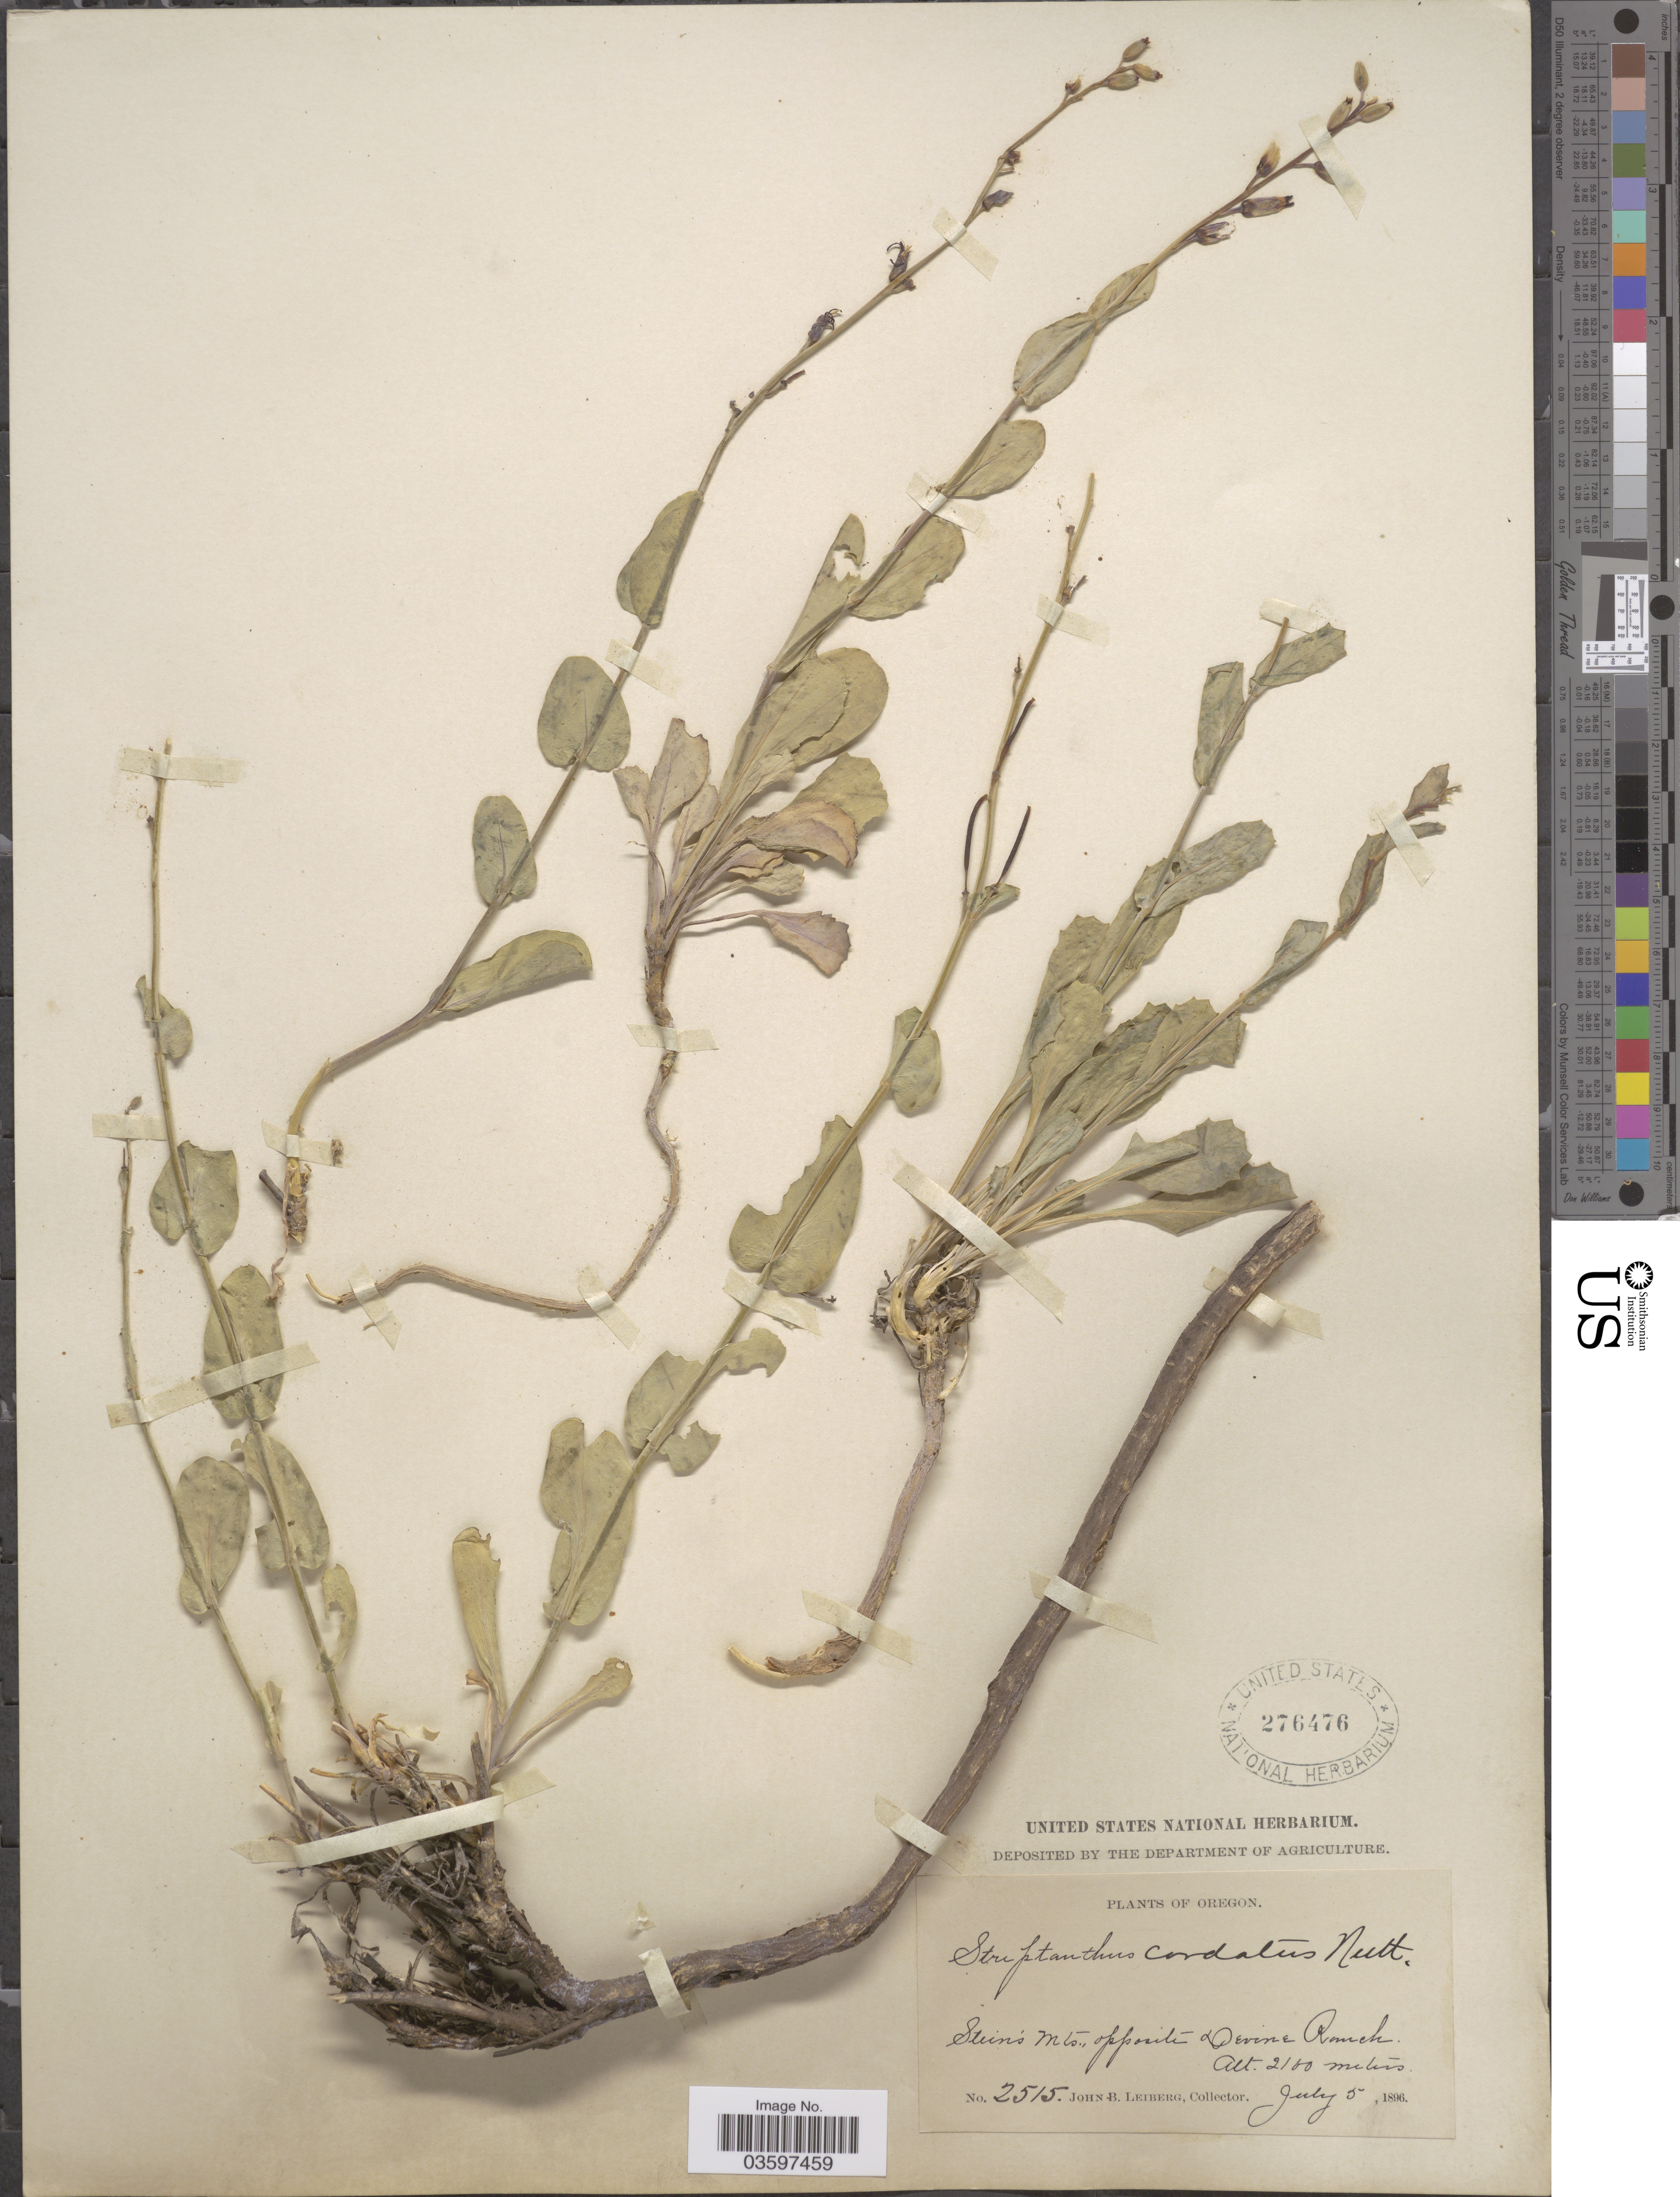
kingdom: Plantae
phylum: Tracheophyta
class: Magnoliopsida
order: Brassicales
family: Brassicaceae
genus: Streptanthus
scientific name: Streptanthus cordatus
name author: Nutt. ex Torr. & A. Gray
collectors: J. B. Leiberg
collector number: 2515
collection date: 1896-07-05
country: United States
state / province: Oregon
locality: Stein's Mts., opposite Devine Ranch.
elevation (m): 2100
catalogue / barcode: US 276476